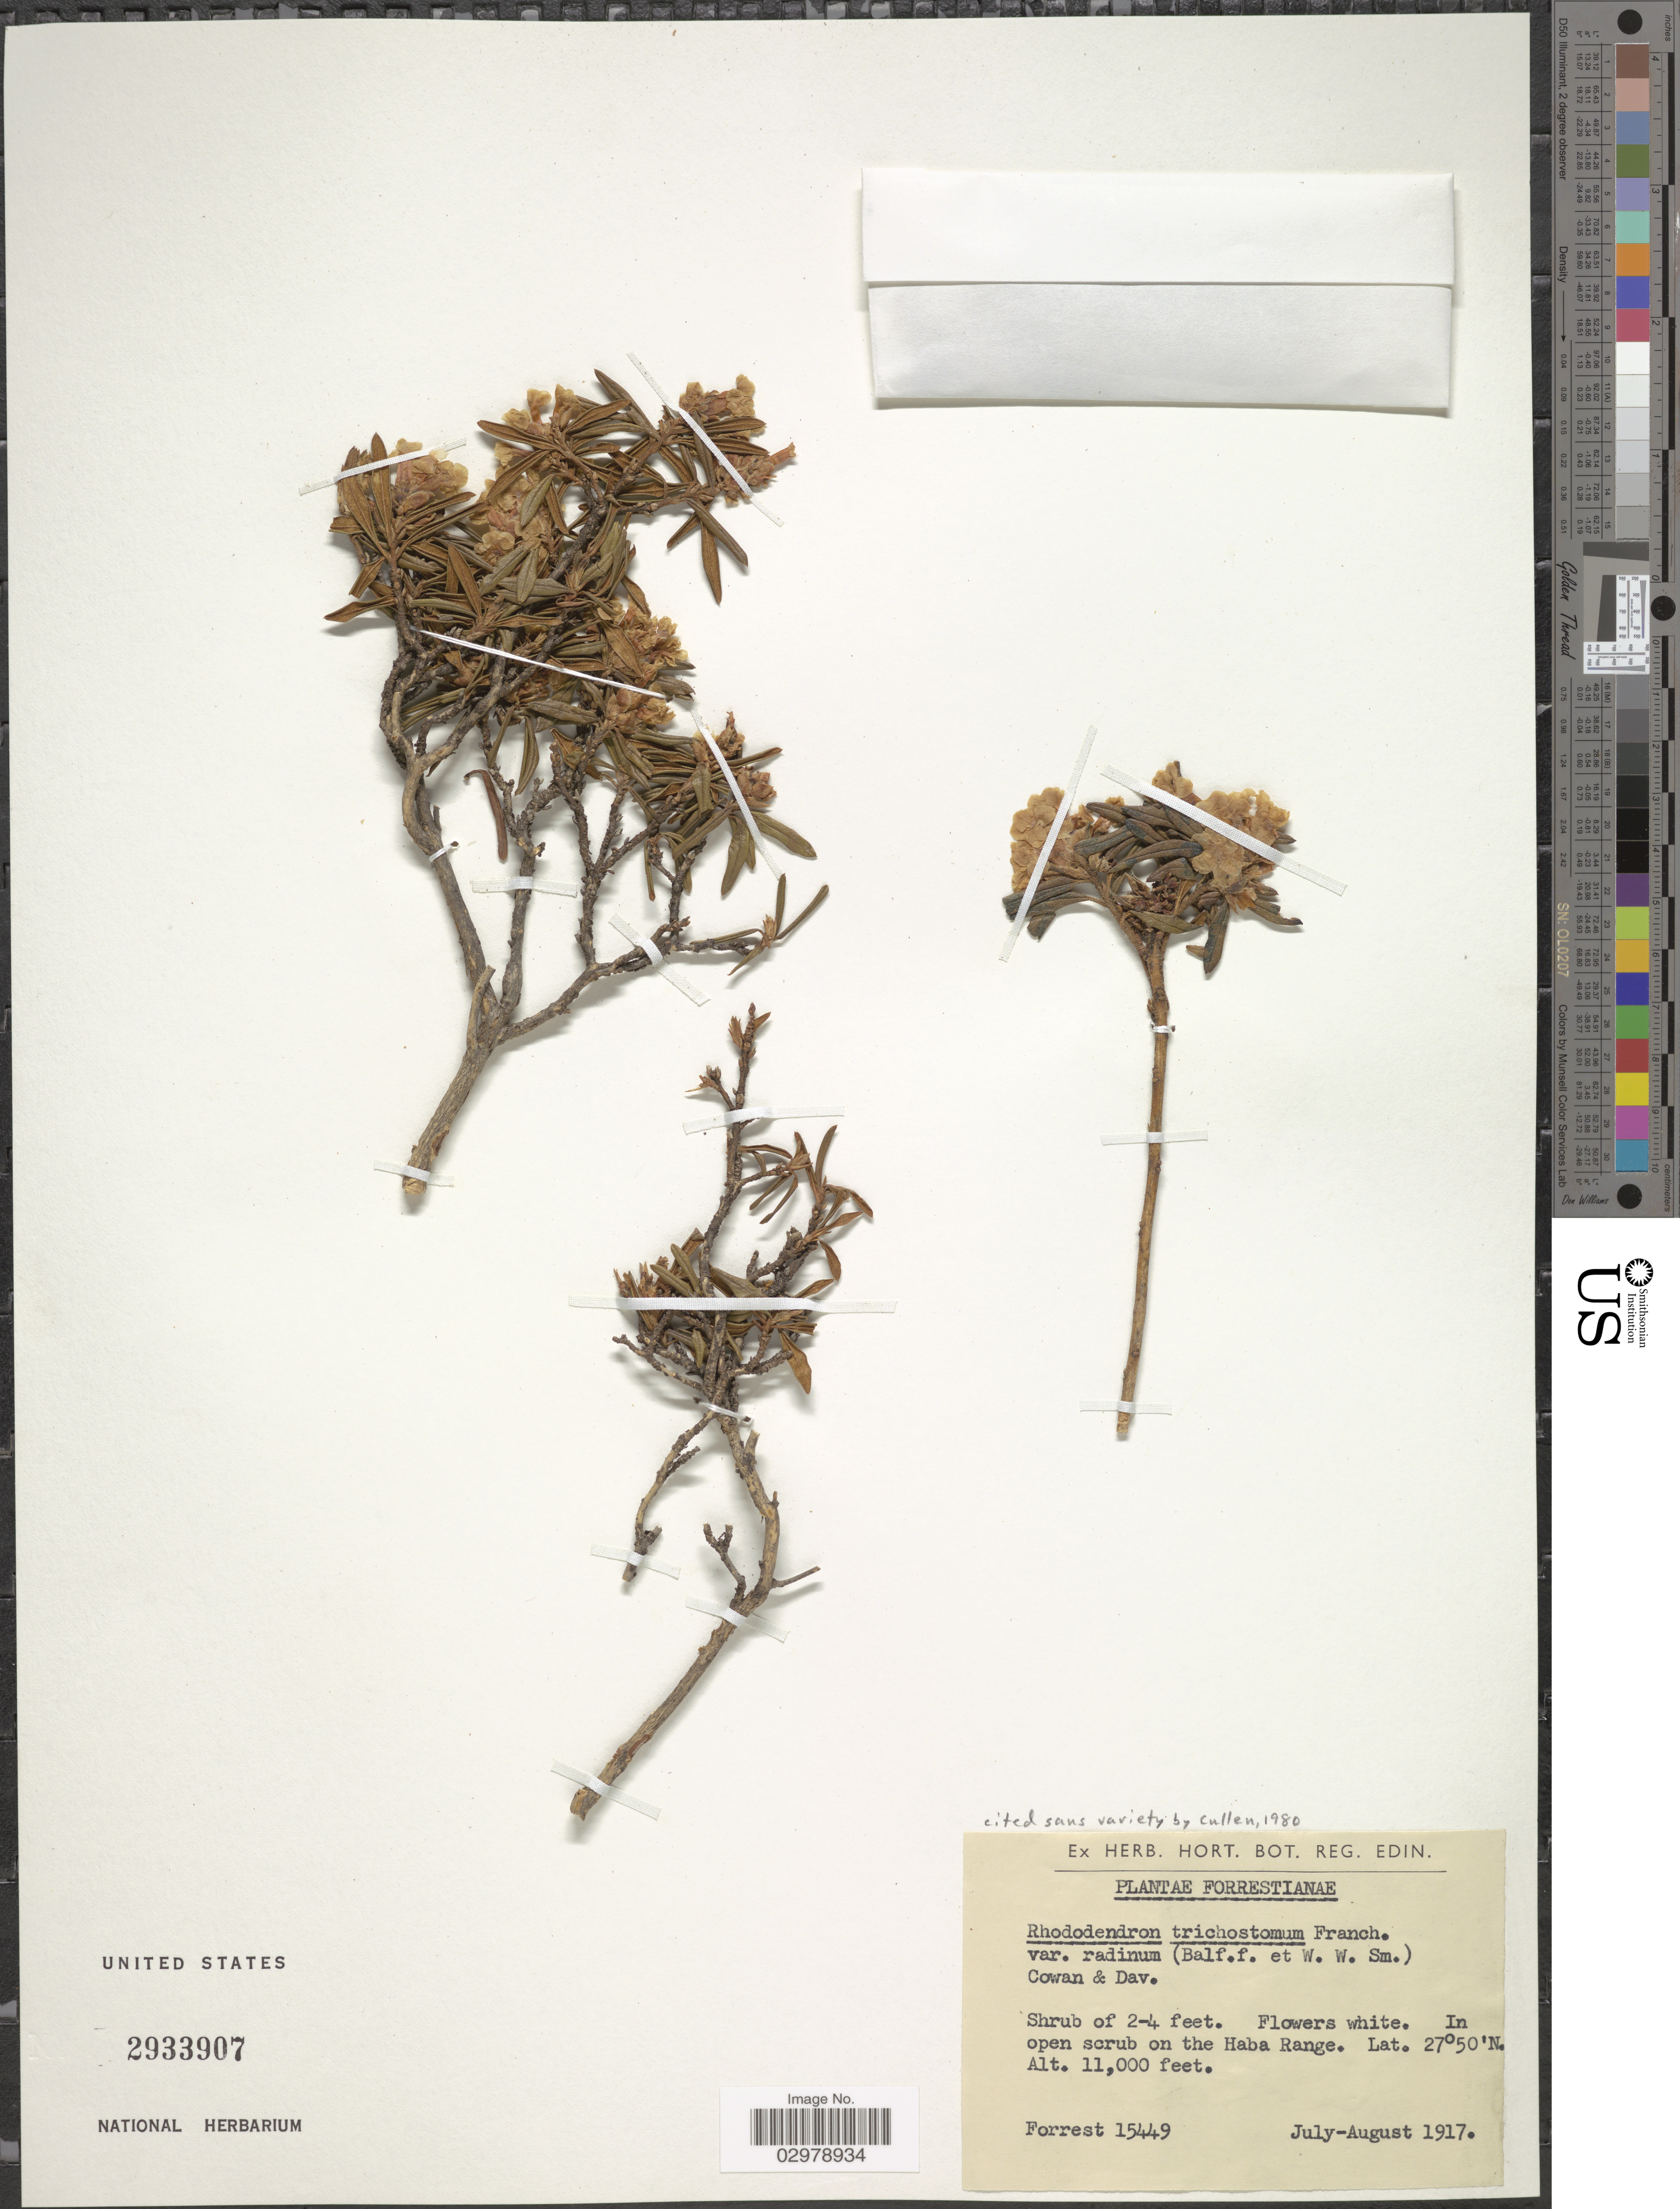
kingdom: Plantae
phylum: Tracheophyta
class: Magnoliopsida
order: Ericales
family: Ericaceae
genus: Rhododendron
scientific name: Rhododendron trichostomum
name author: Franch.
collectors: -. Forrest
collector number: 15449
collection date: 1917-07/1917-08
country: China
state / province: Yunnan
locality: In open scrub on the Haba Range.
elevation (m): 3353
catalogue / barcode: US 2933907